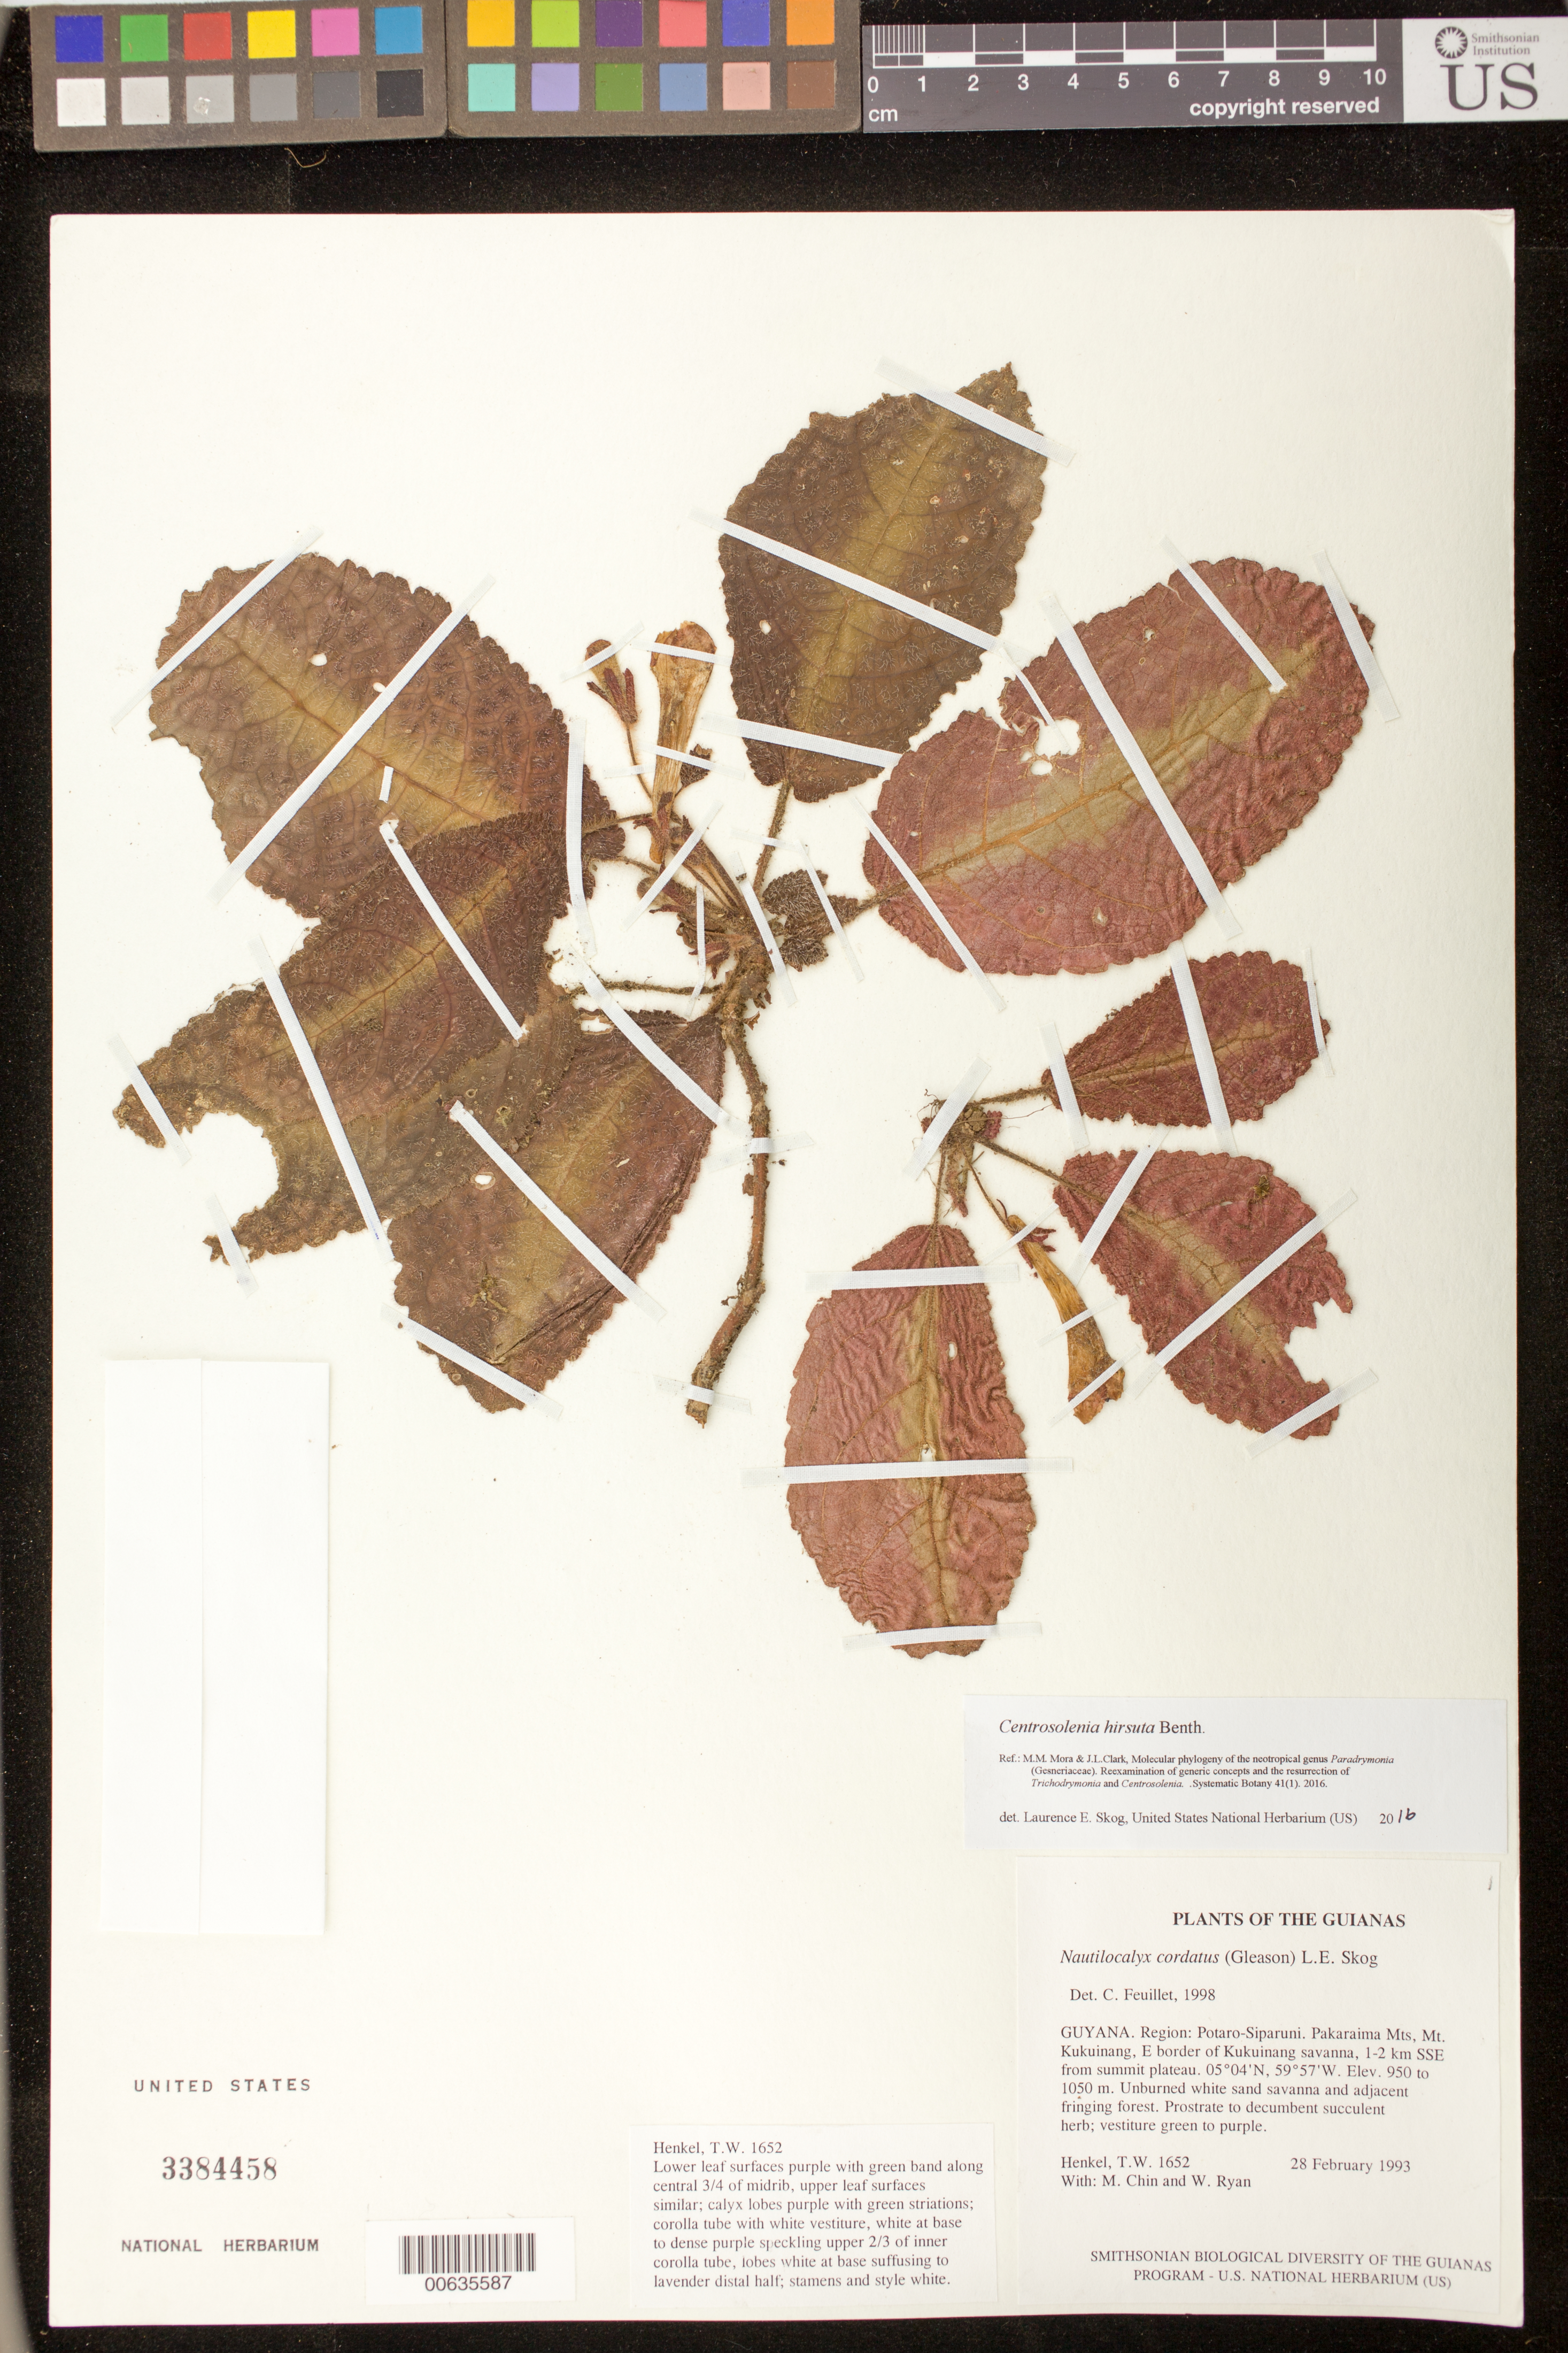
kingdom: Plantae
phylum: Tracheophyta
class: Magnoliopsida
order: Lamiales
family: Gesneriaceae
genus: Centrosolenia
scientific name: Centrosolenia hirsuta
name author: Benth.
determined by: Skog, Laurence E.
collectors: T. Henkel, M. Chin & W. Ryan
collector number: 1652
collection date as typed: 28 Feb 1993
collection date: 1993-02-28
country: Guyana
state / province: Potaro-Siparuni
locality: Pakaraima Mts, Mt. Kukuinang, E border of Kukuinang savanna, 1-2 km SSE of summit plateau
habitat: Unburned white sand savanna and adjacent fringing forest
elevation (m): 950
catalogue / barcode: US 3384458